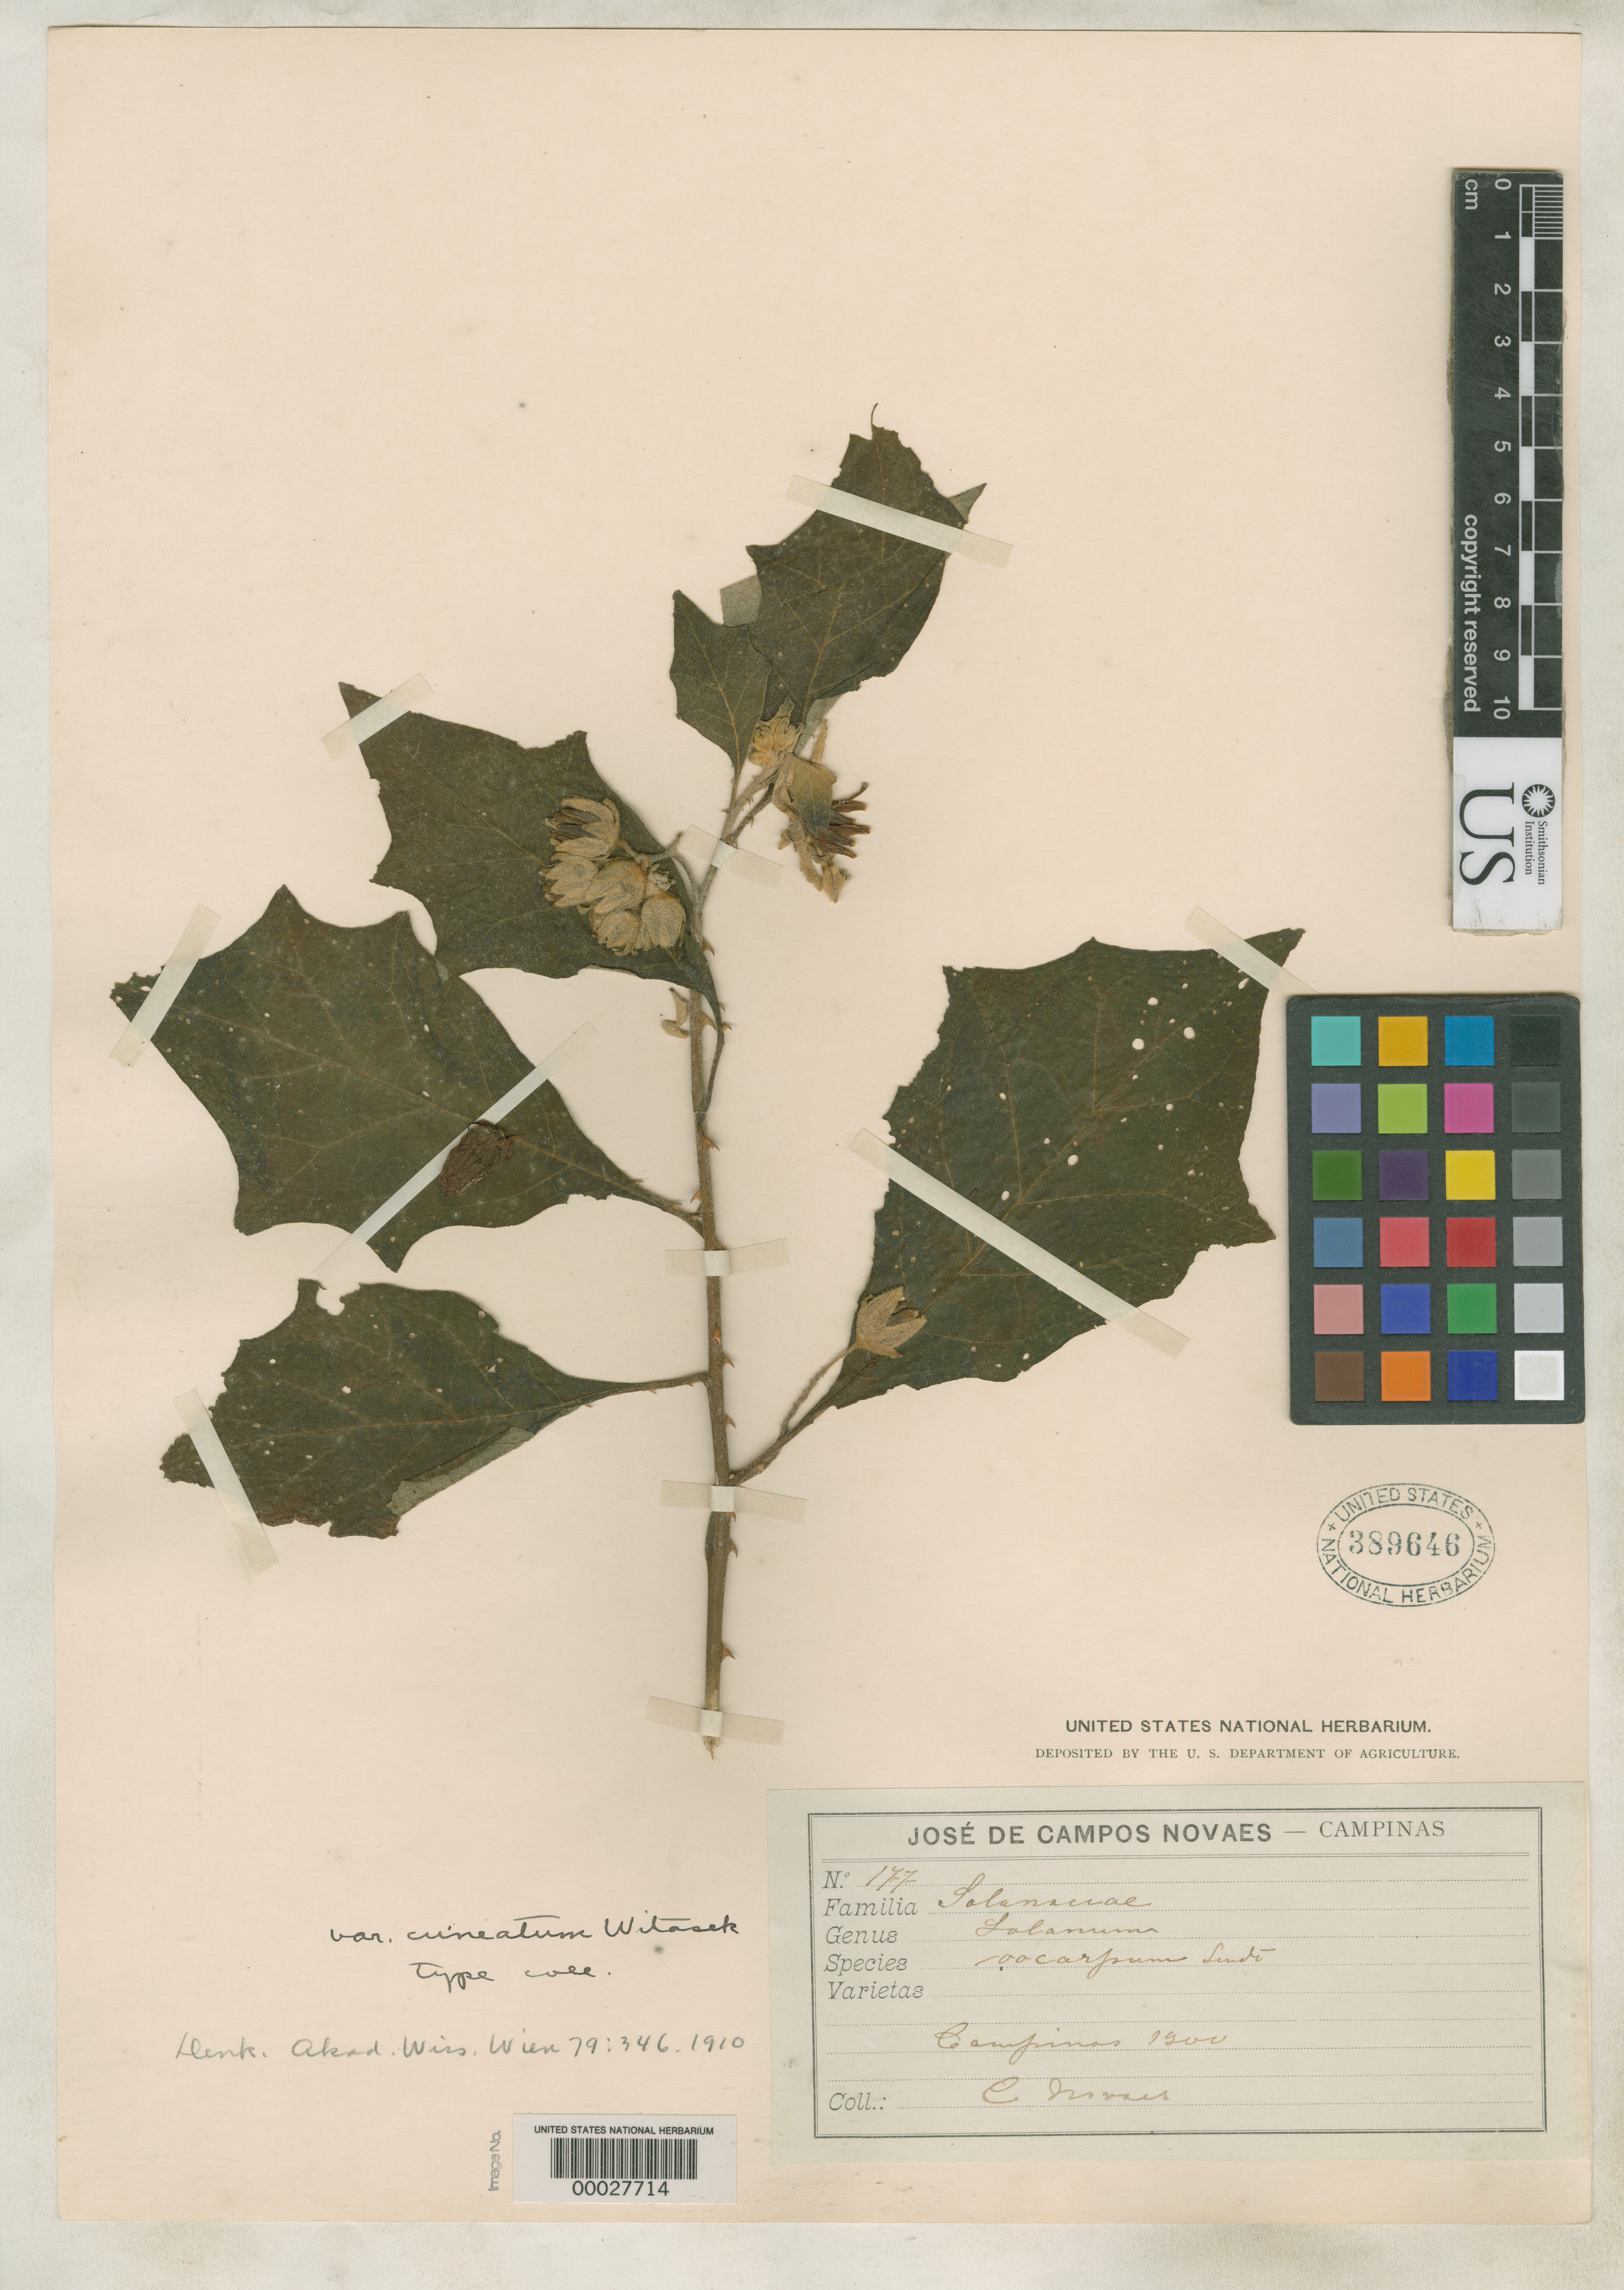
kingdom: Plantae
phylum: Tracheophyta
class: Magnoliopsida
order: Solanales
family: Solanaceae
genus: Solanum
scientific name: Solanum oocarpum var. cuneatum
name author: Witasek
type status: Type Collection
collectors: J. Novães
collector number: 177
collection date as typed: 1900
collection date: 1900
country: Brazil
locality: Campinas.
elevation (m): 1200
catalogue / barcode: US 389646